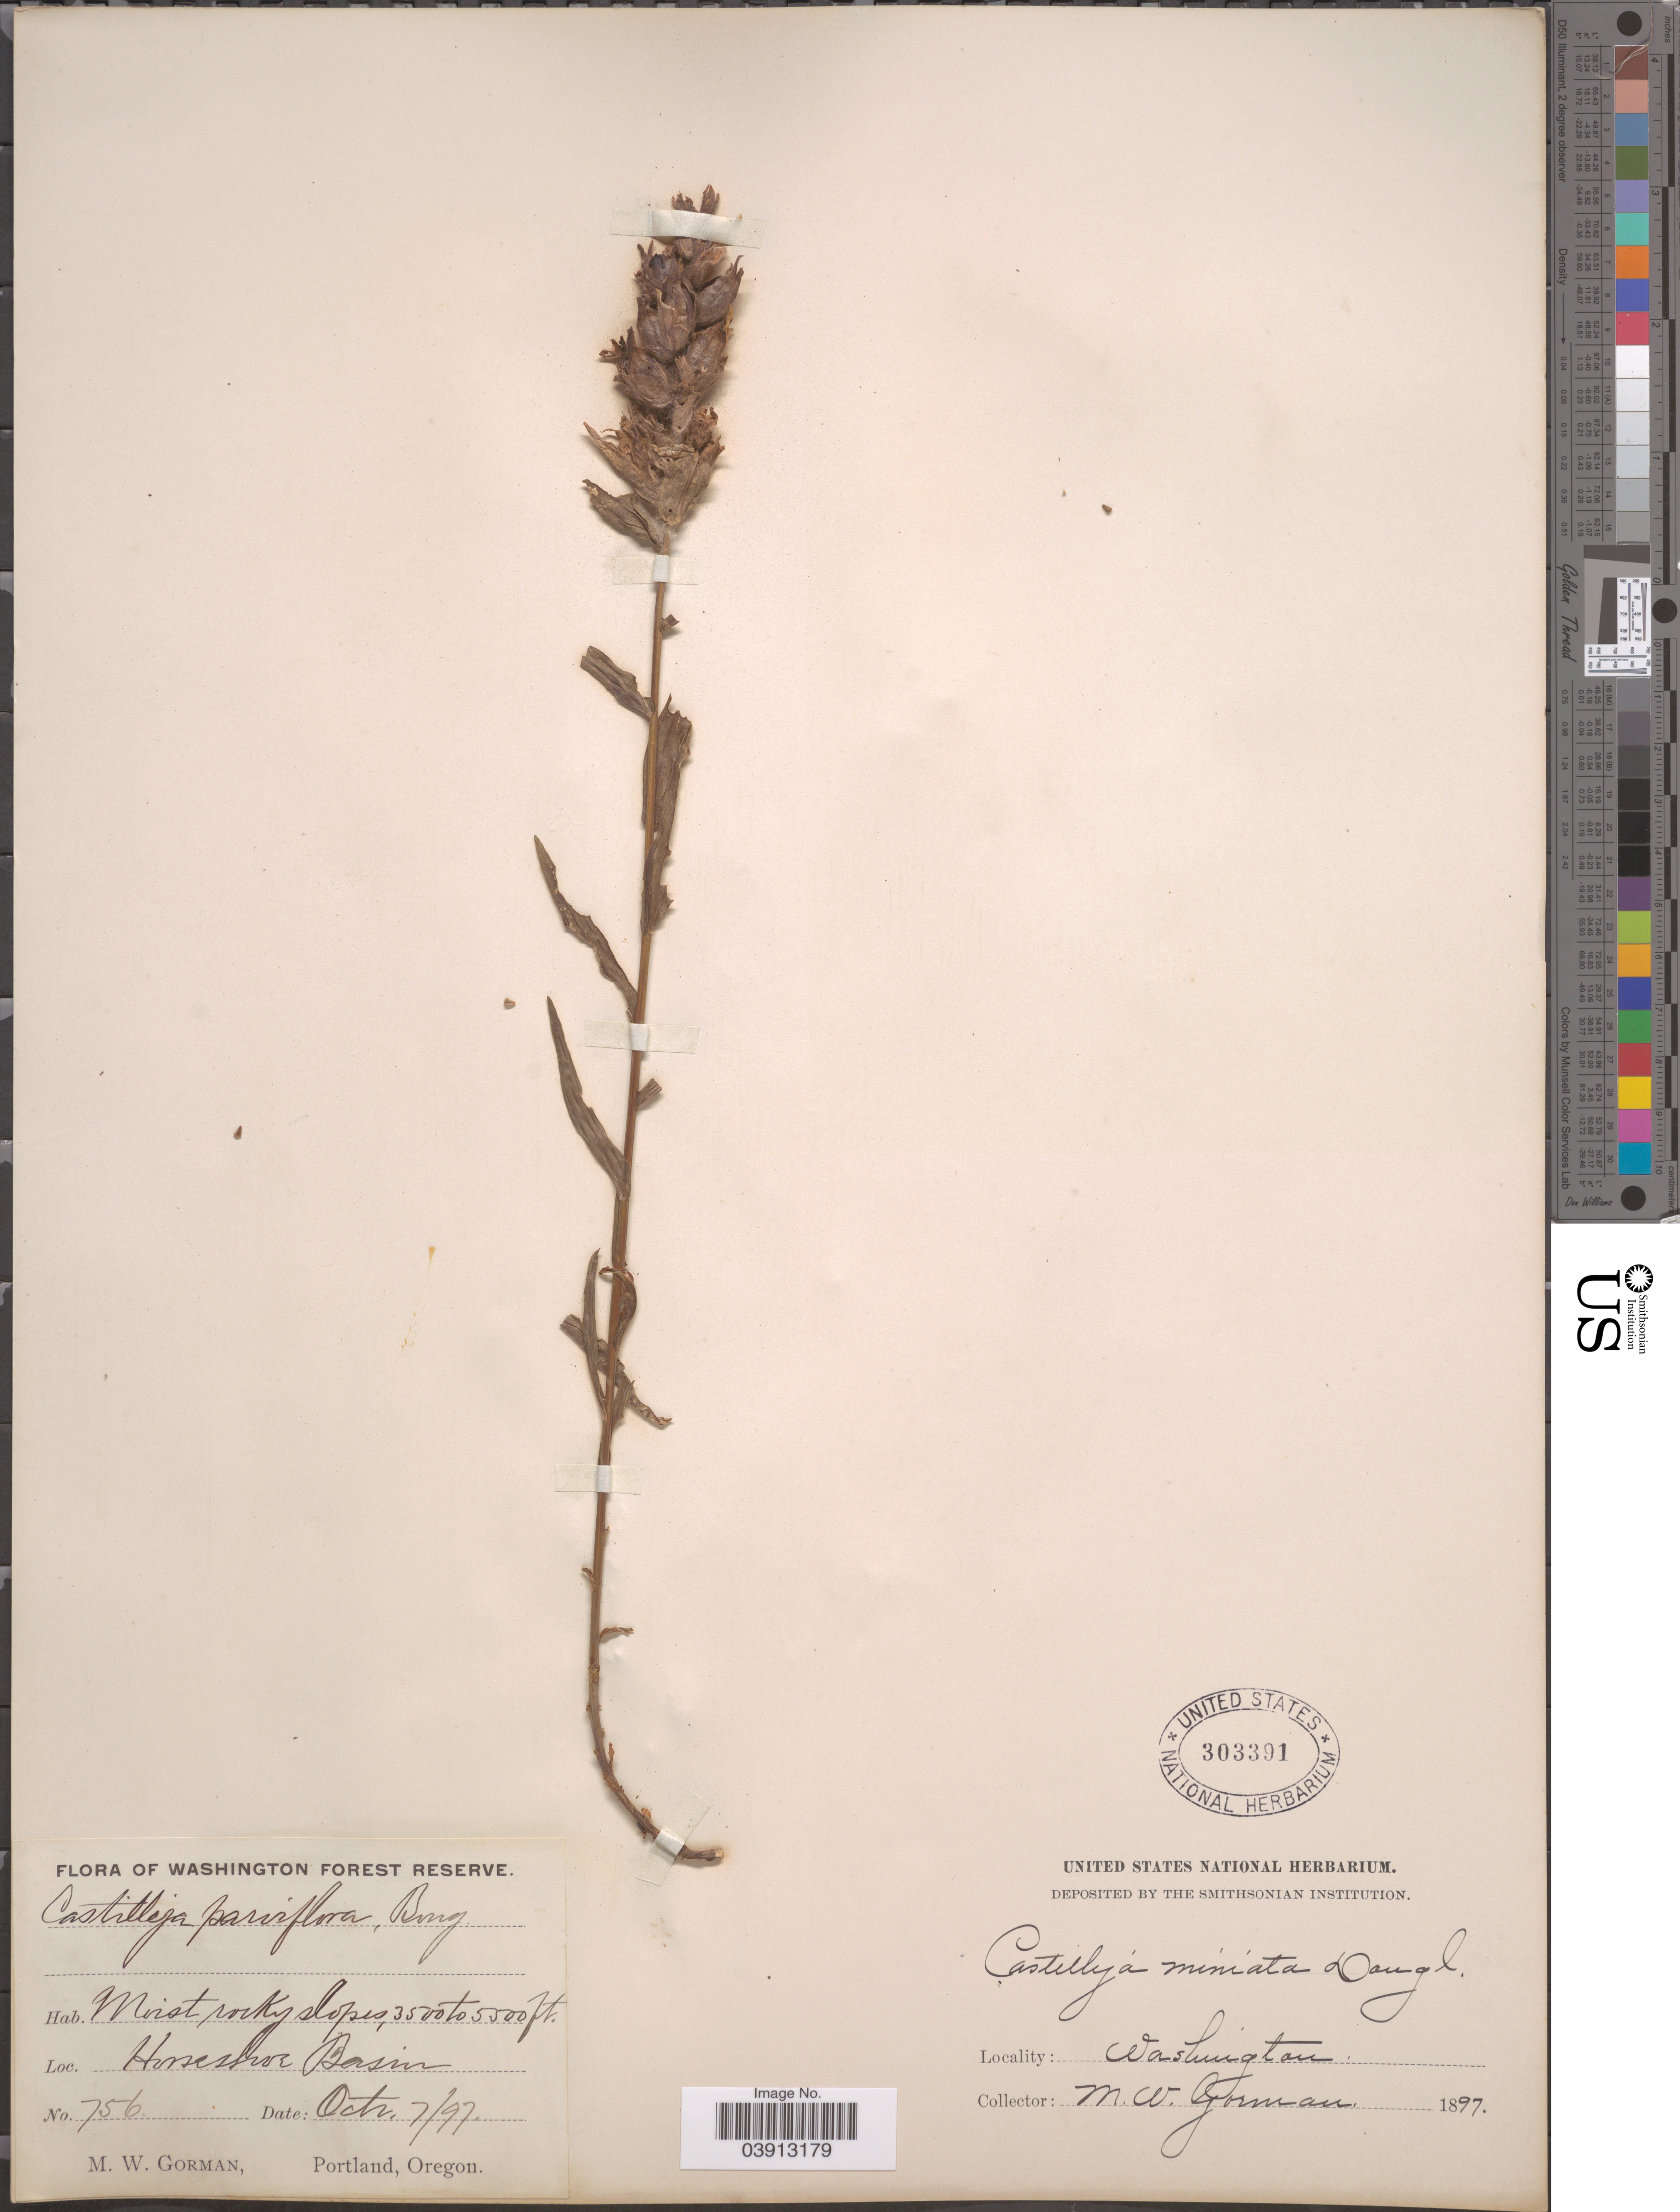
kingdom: Plantae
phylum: Tracheophyta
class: Magnoliopsida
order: Lamiales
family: Orobanchaceae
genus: Castilleja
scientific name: Castilleja miniata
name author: Douglas ex Hook.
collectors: M. W. Gorman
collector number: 756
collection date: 1897-10-07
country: United States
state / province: Washington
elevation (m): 1067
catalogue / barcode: US 303391